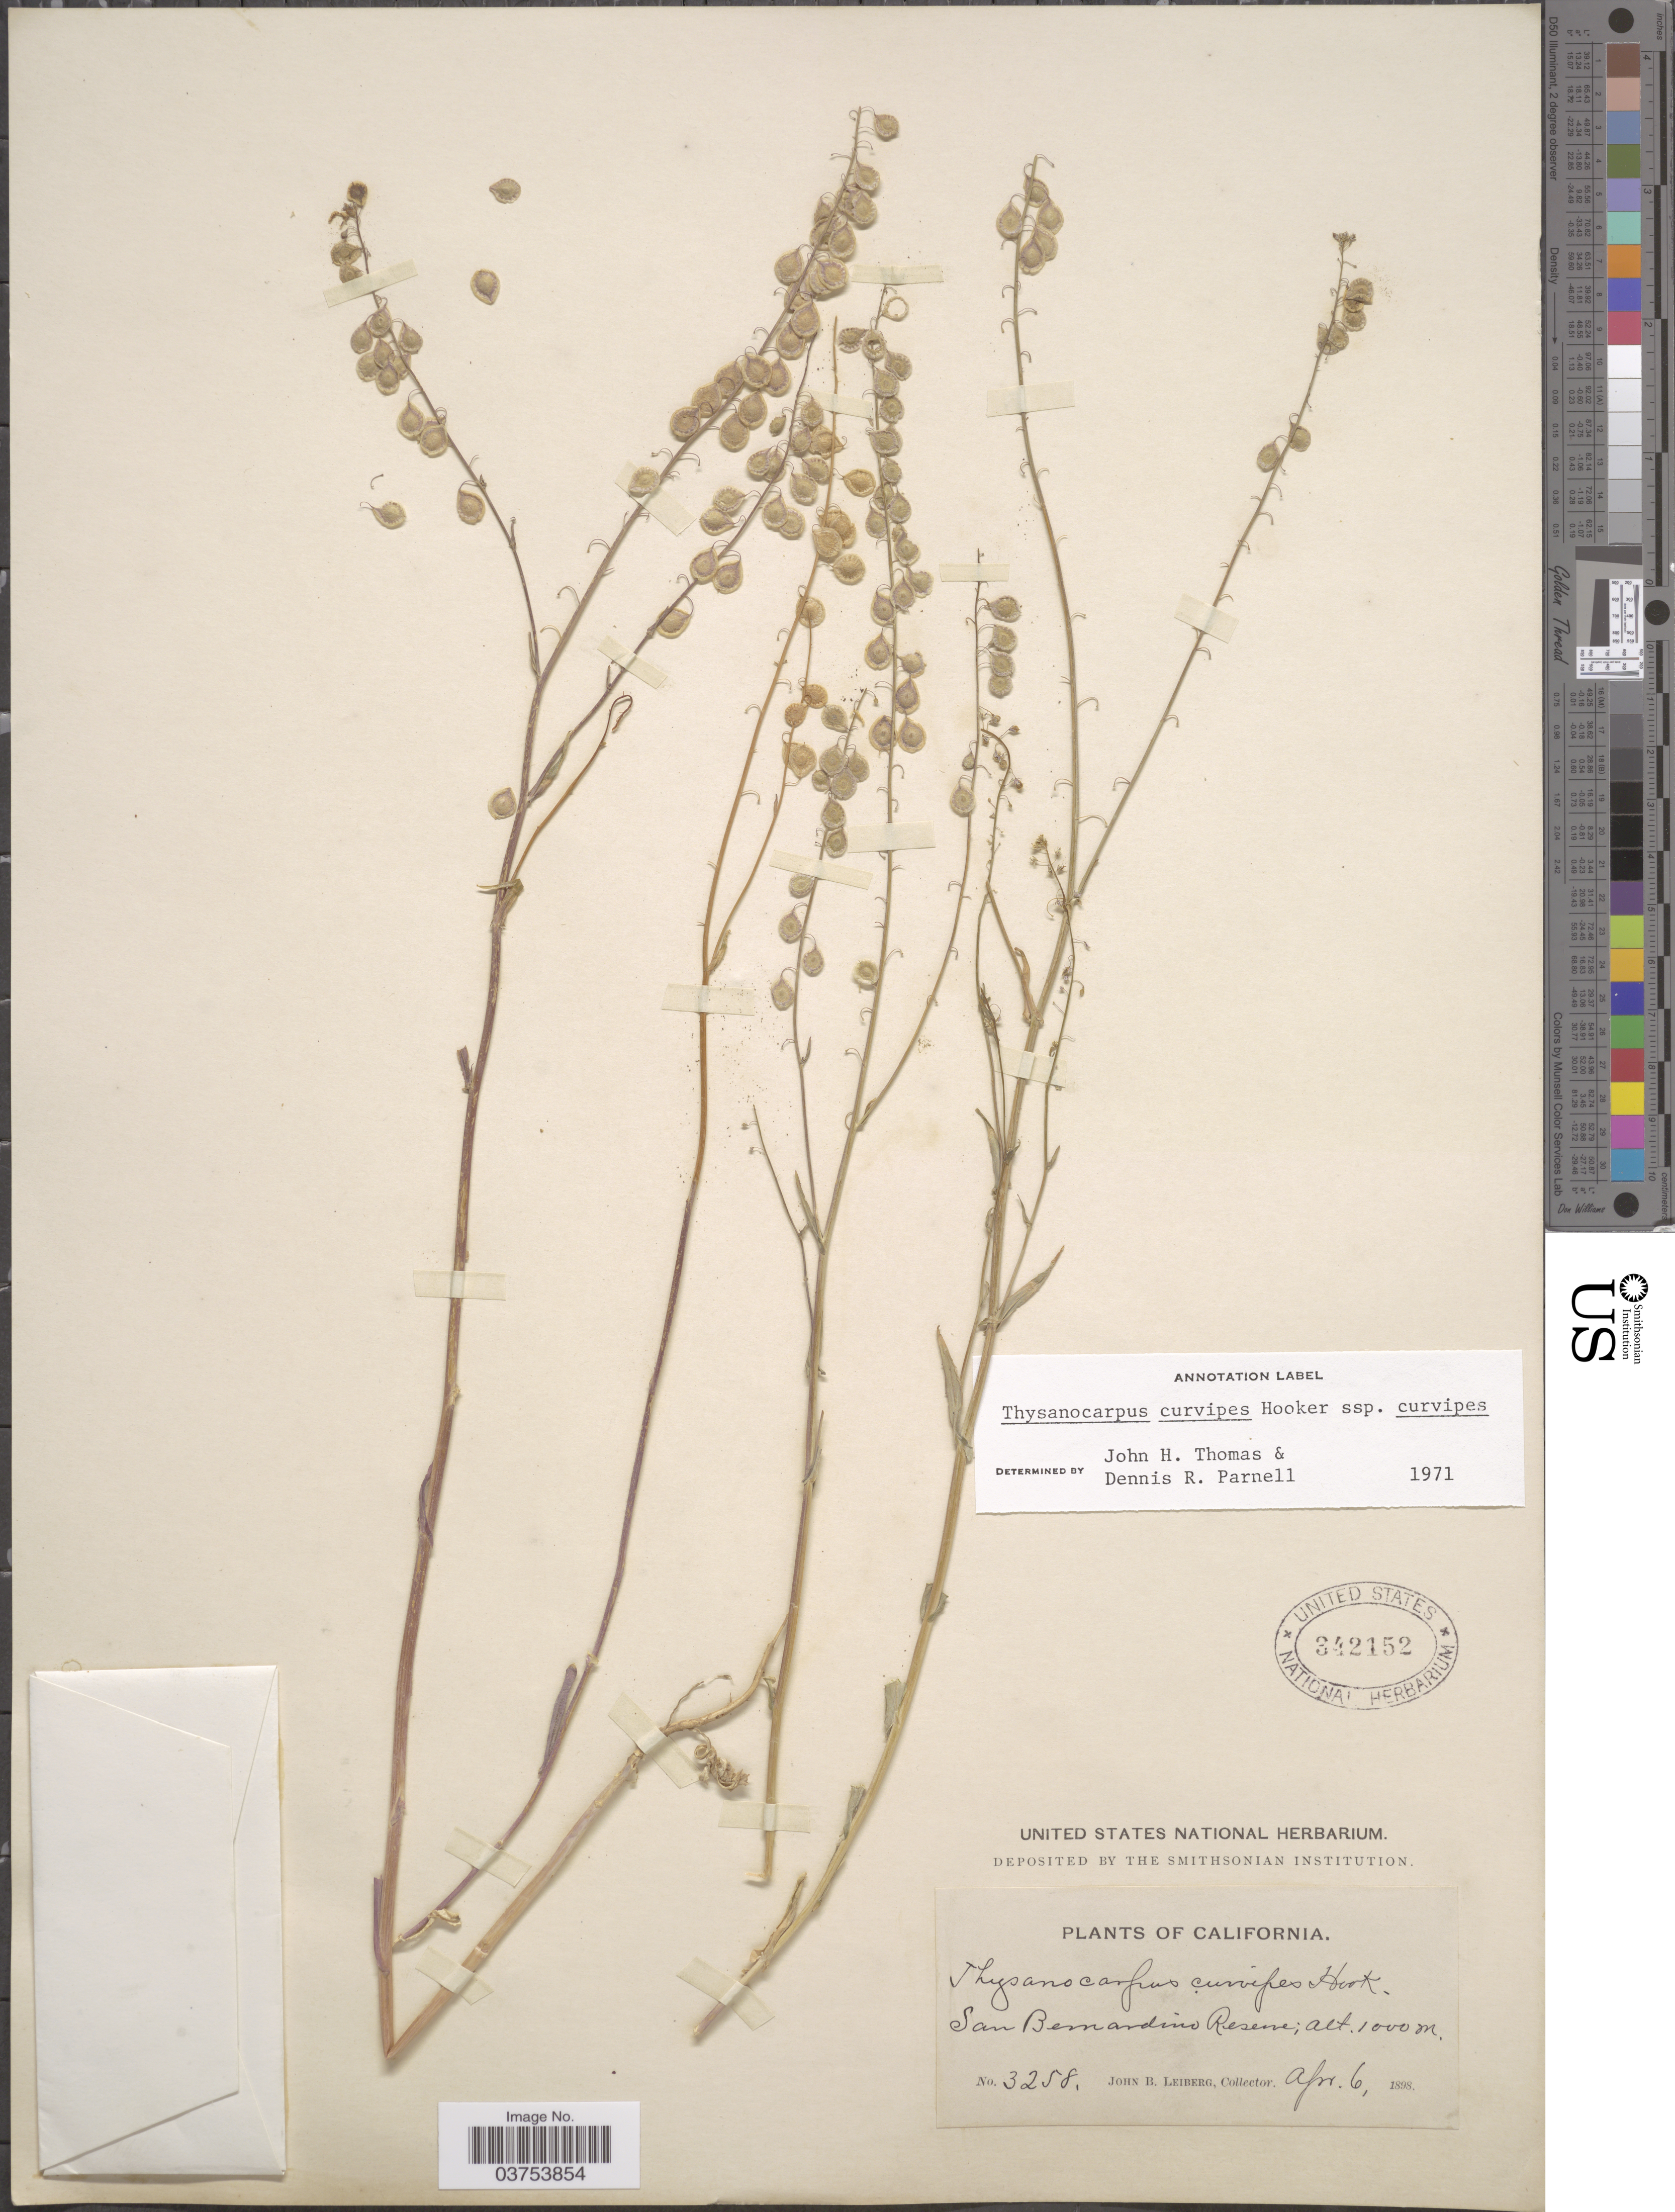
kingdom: Plantae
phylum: Tracheophyta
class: Magnoliopsida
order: Brassicales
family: Brassicaceae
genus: Thysanocarpus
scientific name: Thysanocarpus curvipes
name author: Hook.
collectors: J. B. Leiberg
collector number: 3258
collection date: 1898-04-06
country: United States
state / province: California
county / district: San Bernardino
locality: San Bernardino Reserve.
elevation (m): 1000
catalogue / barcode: US 342152